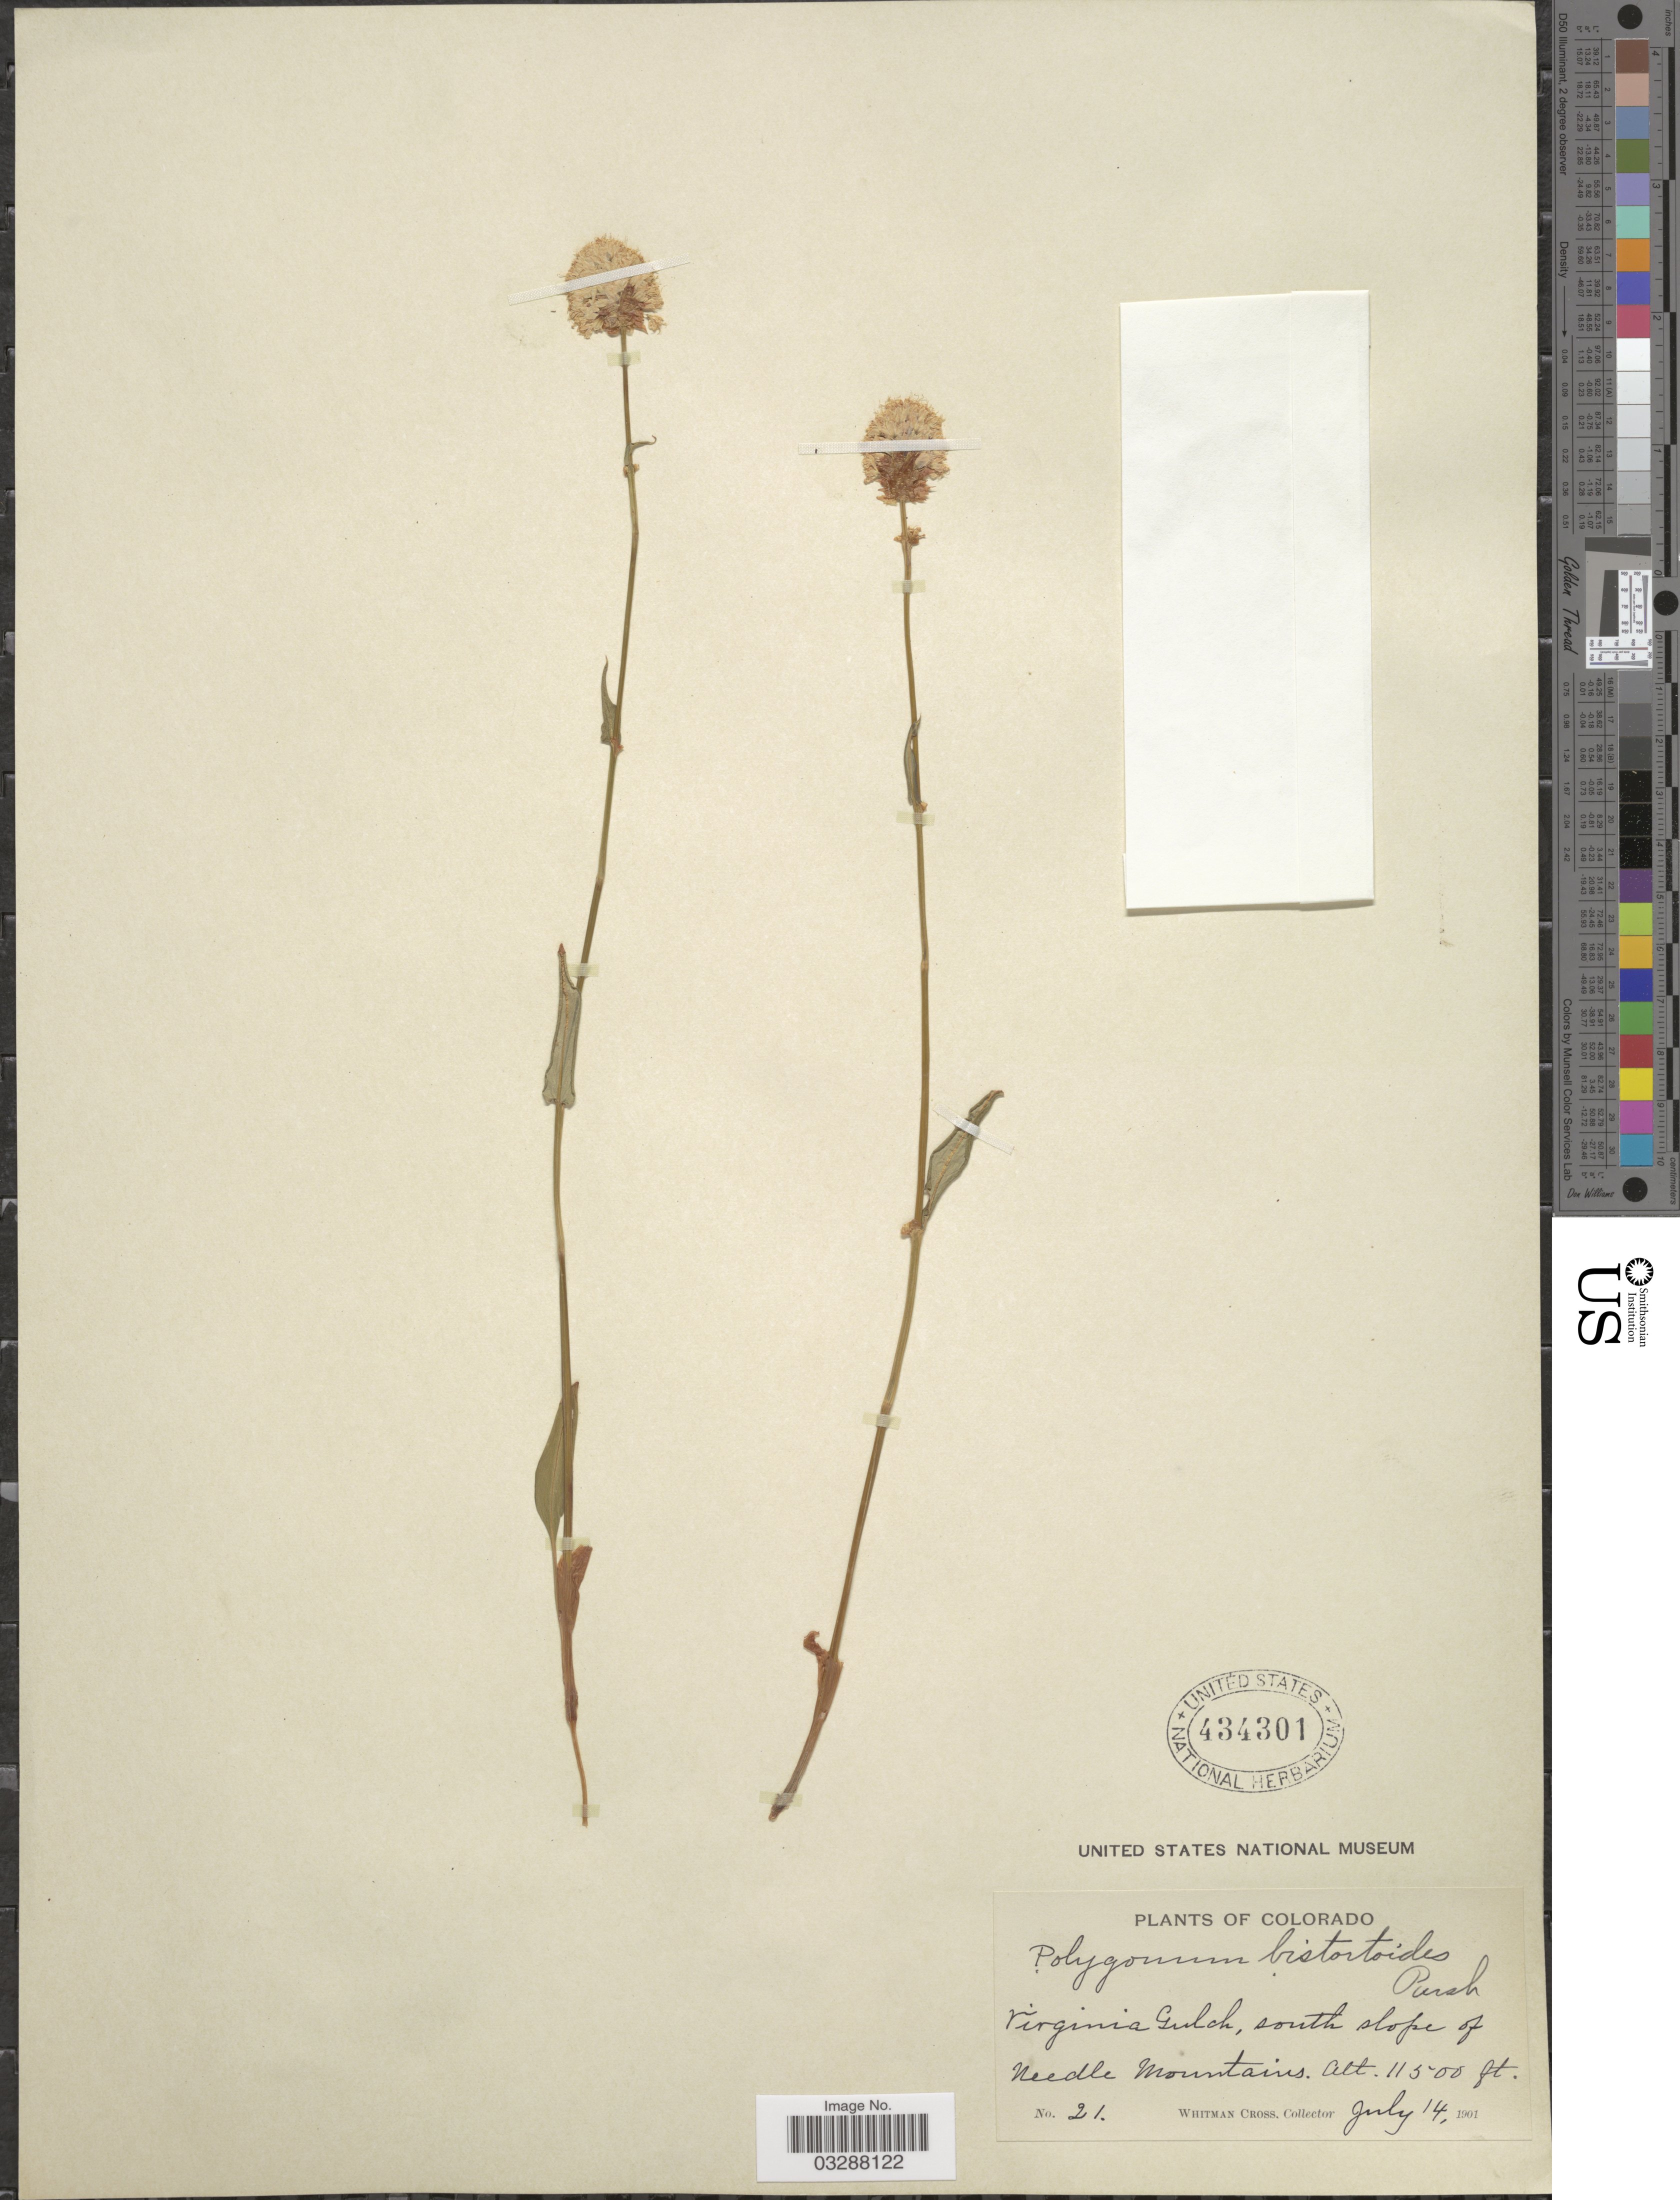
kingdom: Plantae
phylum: Tracheophyta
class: Magnoliopsida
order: Caryophyllales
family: Polygonaceae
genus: Bistorta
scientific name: Bistorta bistortoides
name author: (Pursh) Small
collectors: W. Cross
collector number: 21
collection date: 1901-07-14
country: United States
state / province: Colorado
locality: Virginia Gulch, south slope of Needle Mountains.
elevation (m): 3505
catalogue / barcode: US 434301